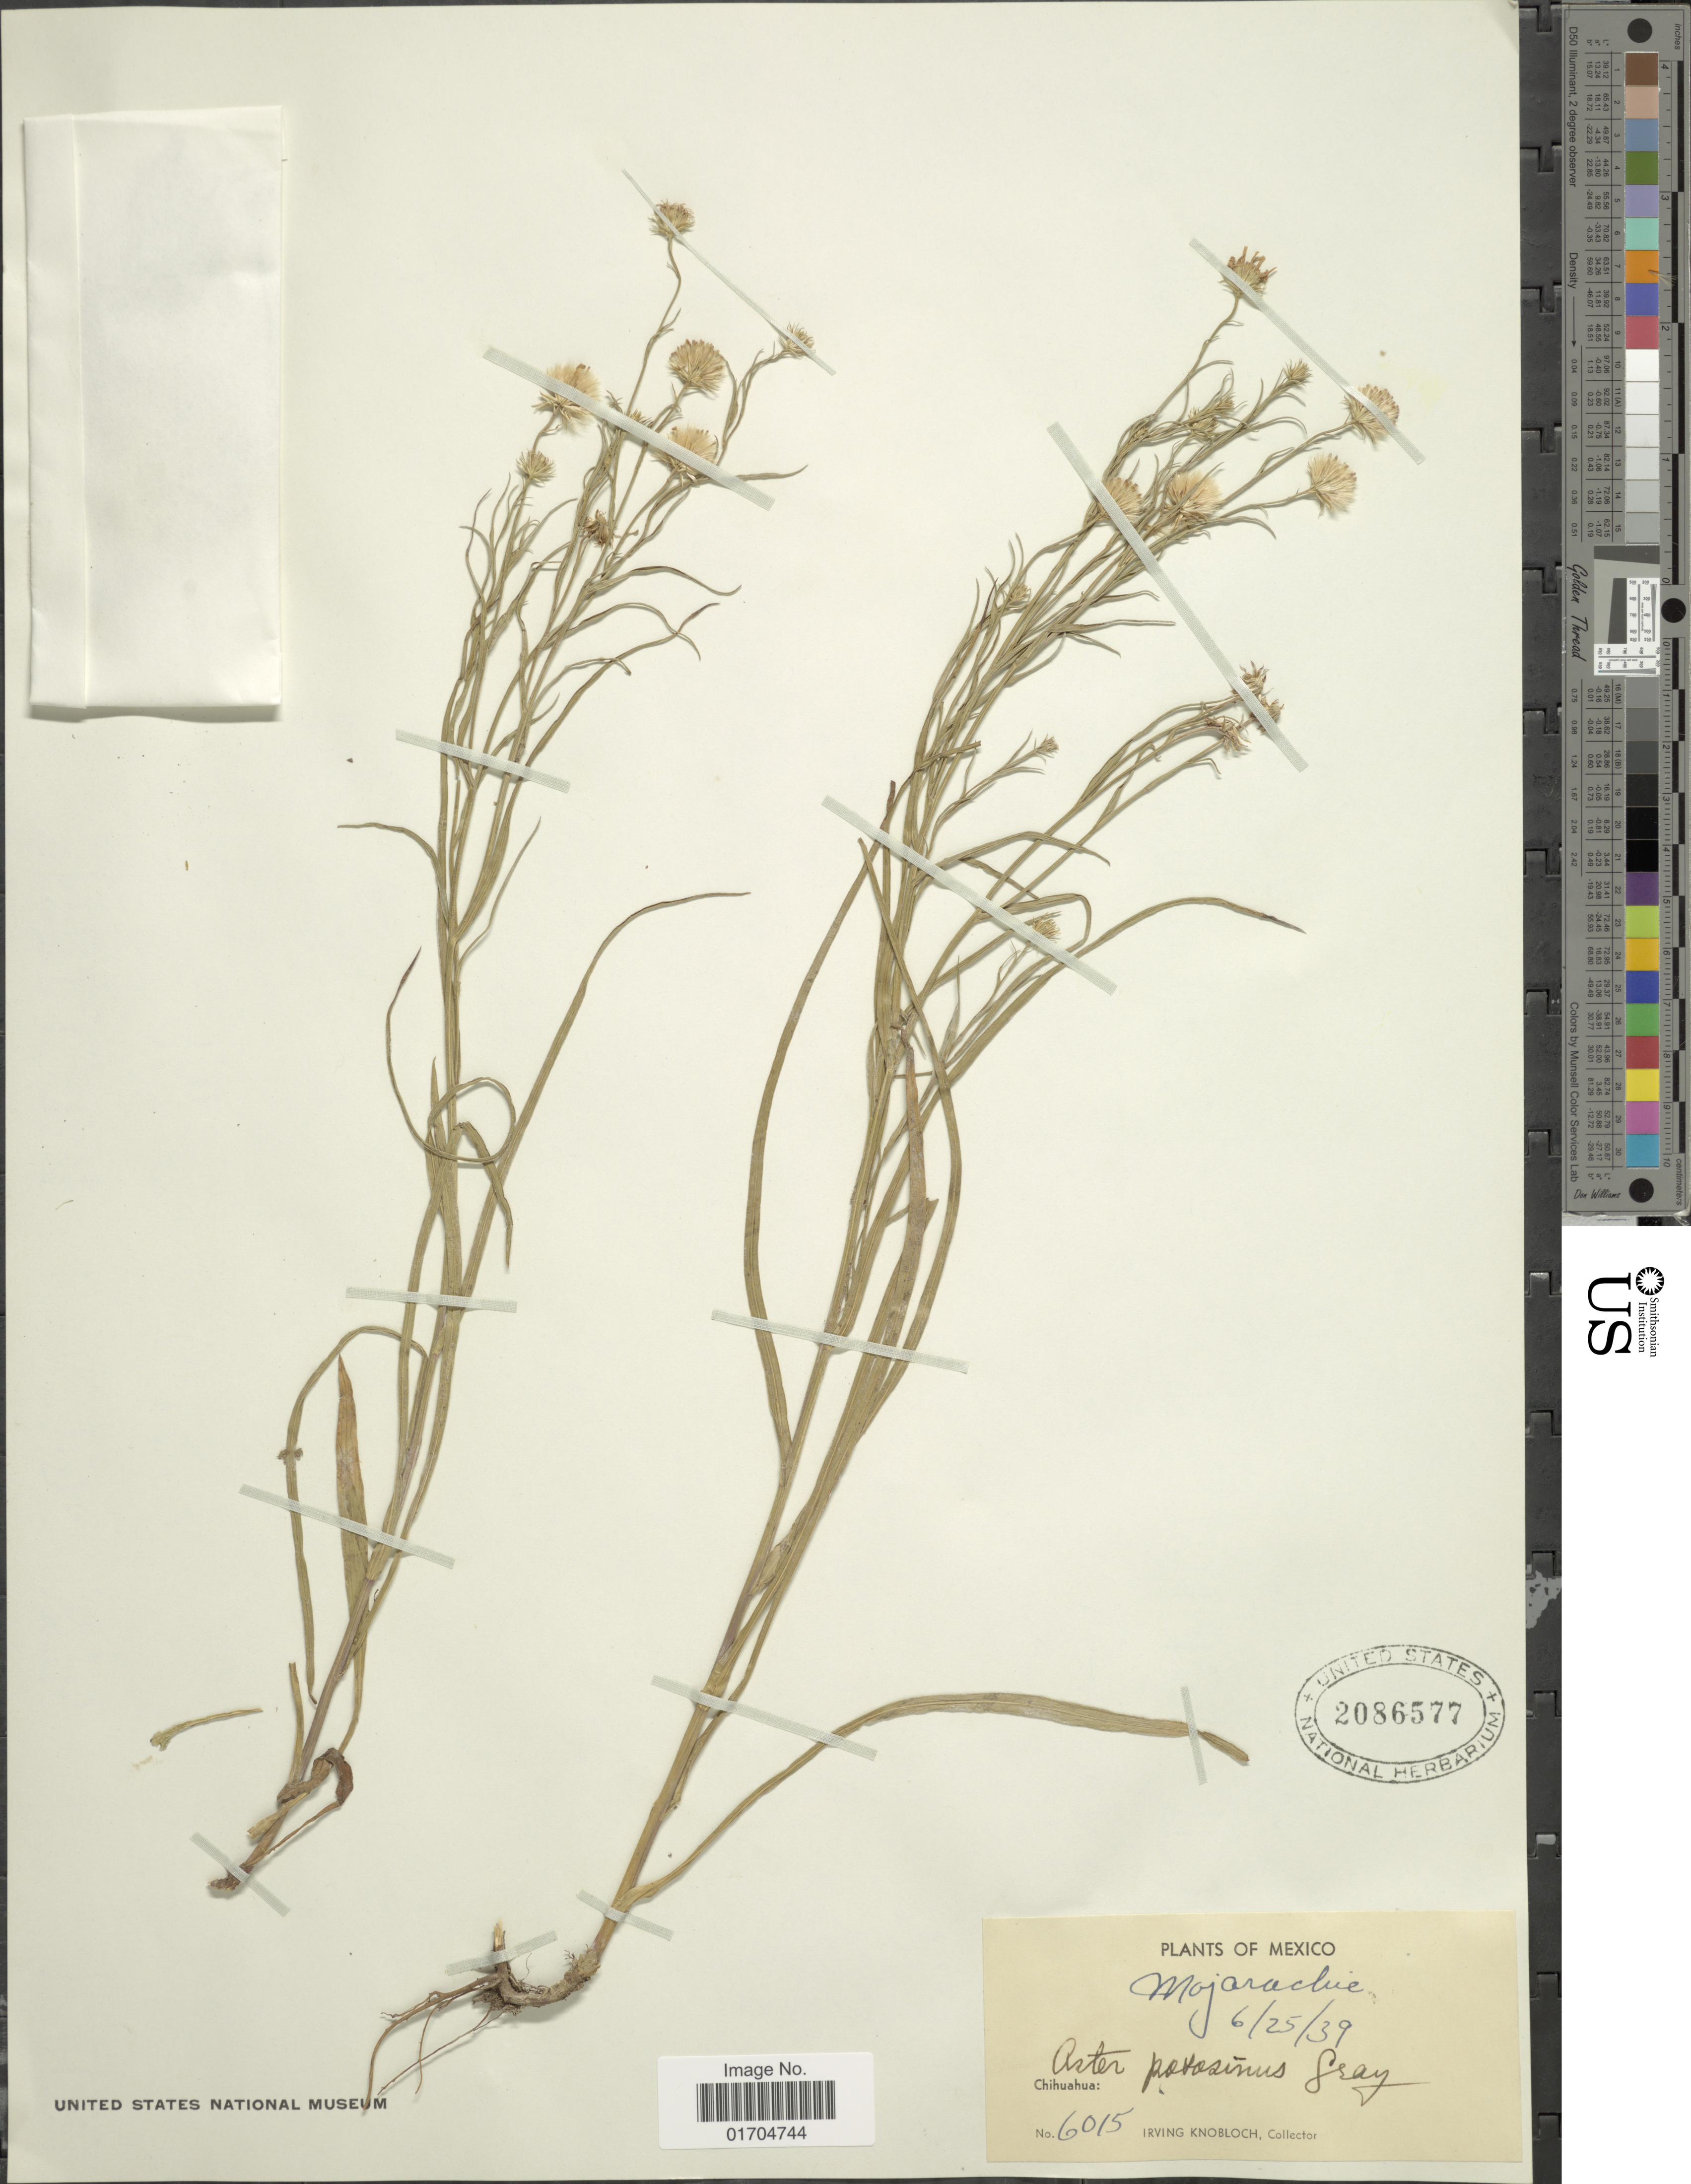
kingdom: Plantae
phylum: Tracheophyta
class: Magnoliopsida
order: Asterales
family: Asteraceae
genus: Symphyotrichum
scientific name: Symphyotrichum potosinum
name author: (A. Gray) G.L. Nesom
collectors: I. W. Knobloch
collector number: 6015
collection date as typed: Transcribed d/m/y: 25/6/39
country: Mexico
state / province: Chihuahua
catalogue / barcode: US 2086577